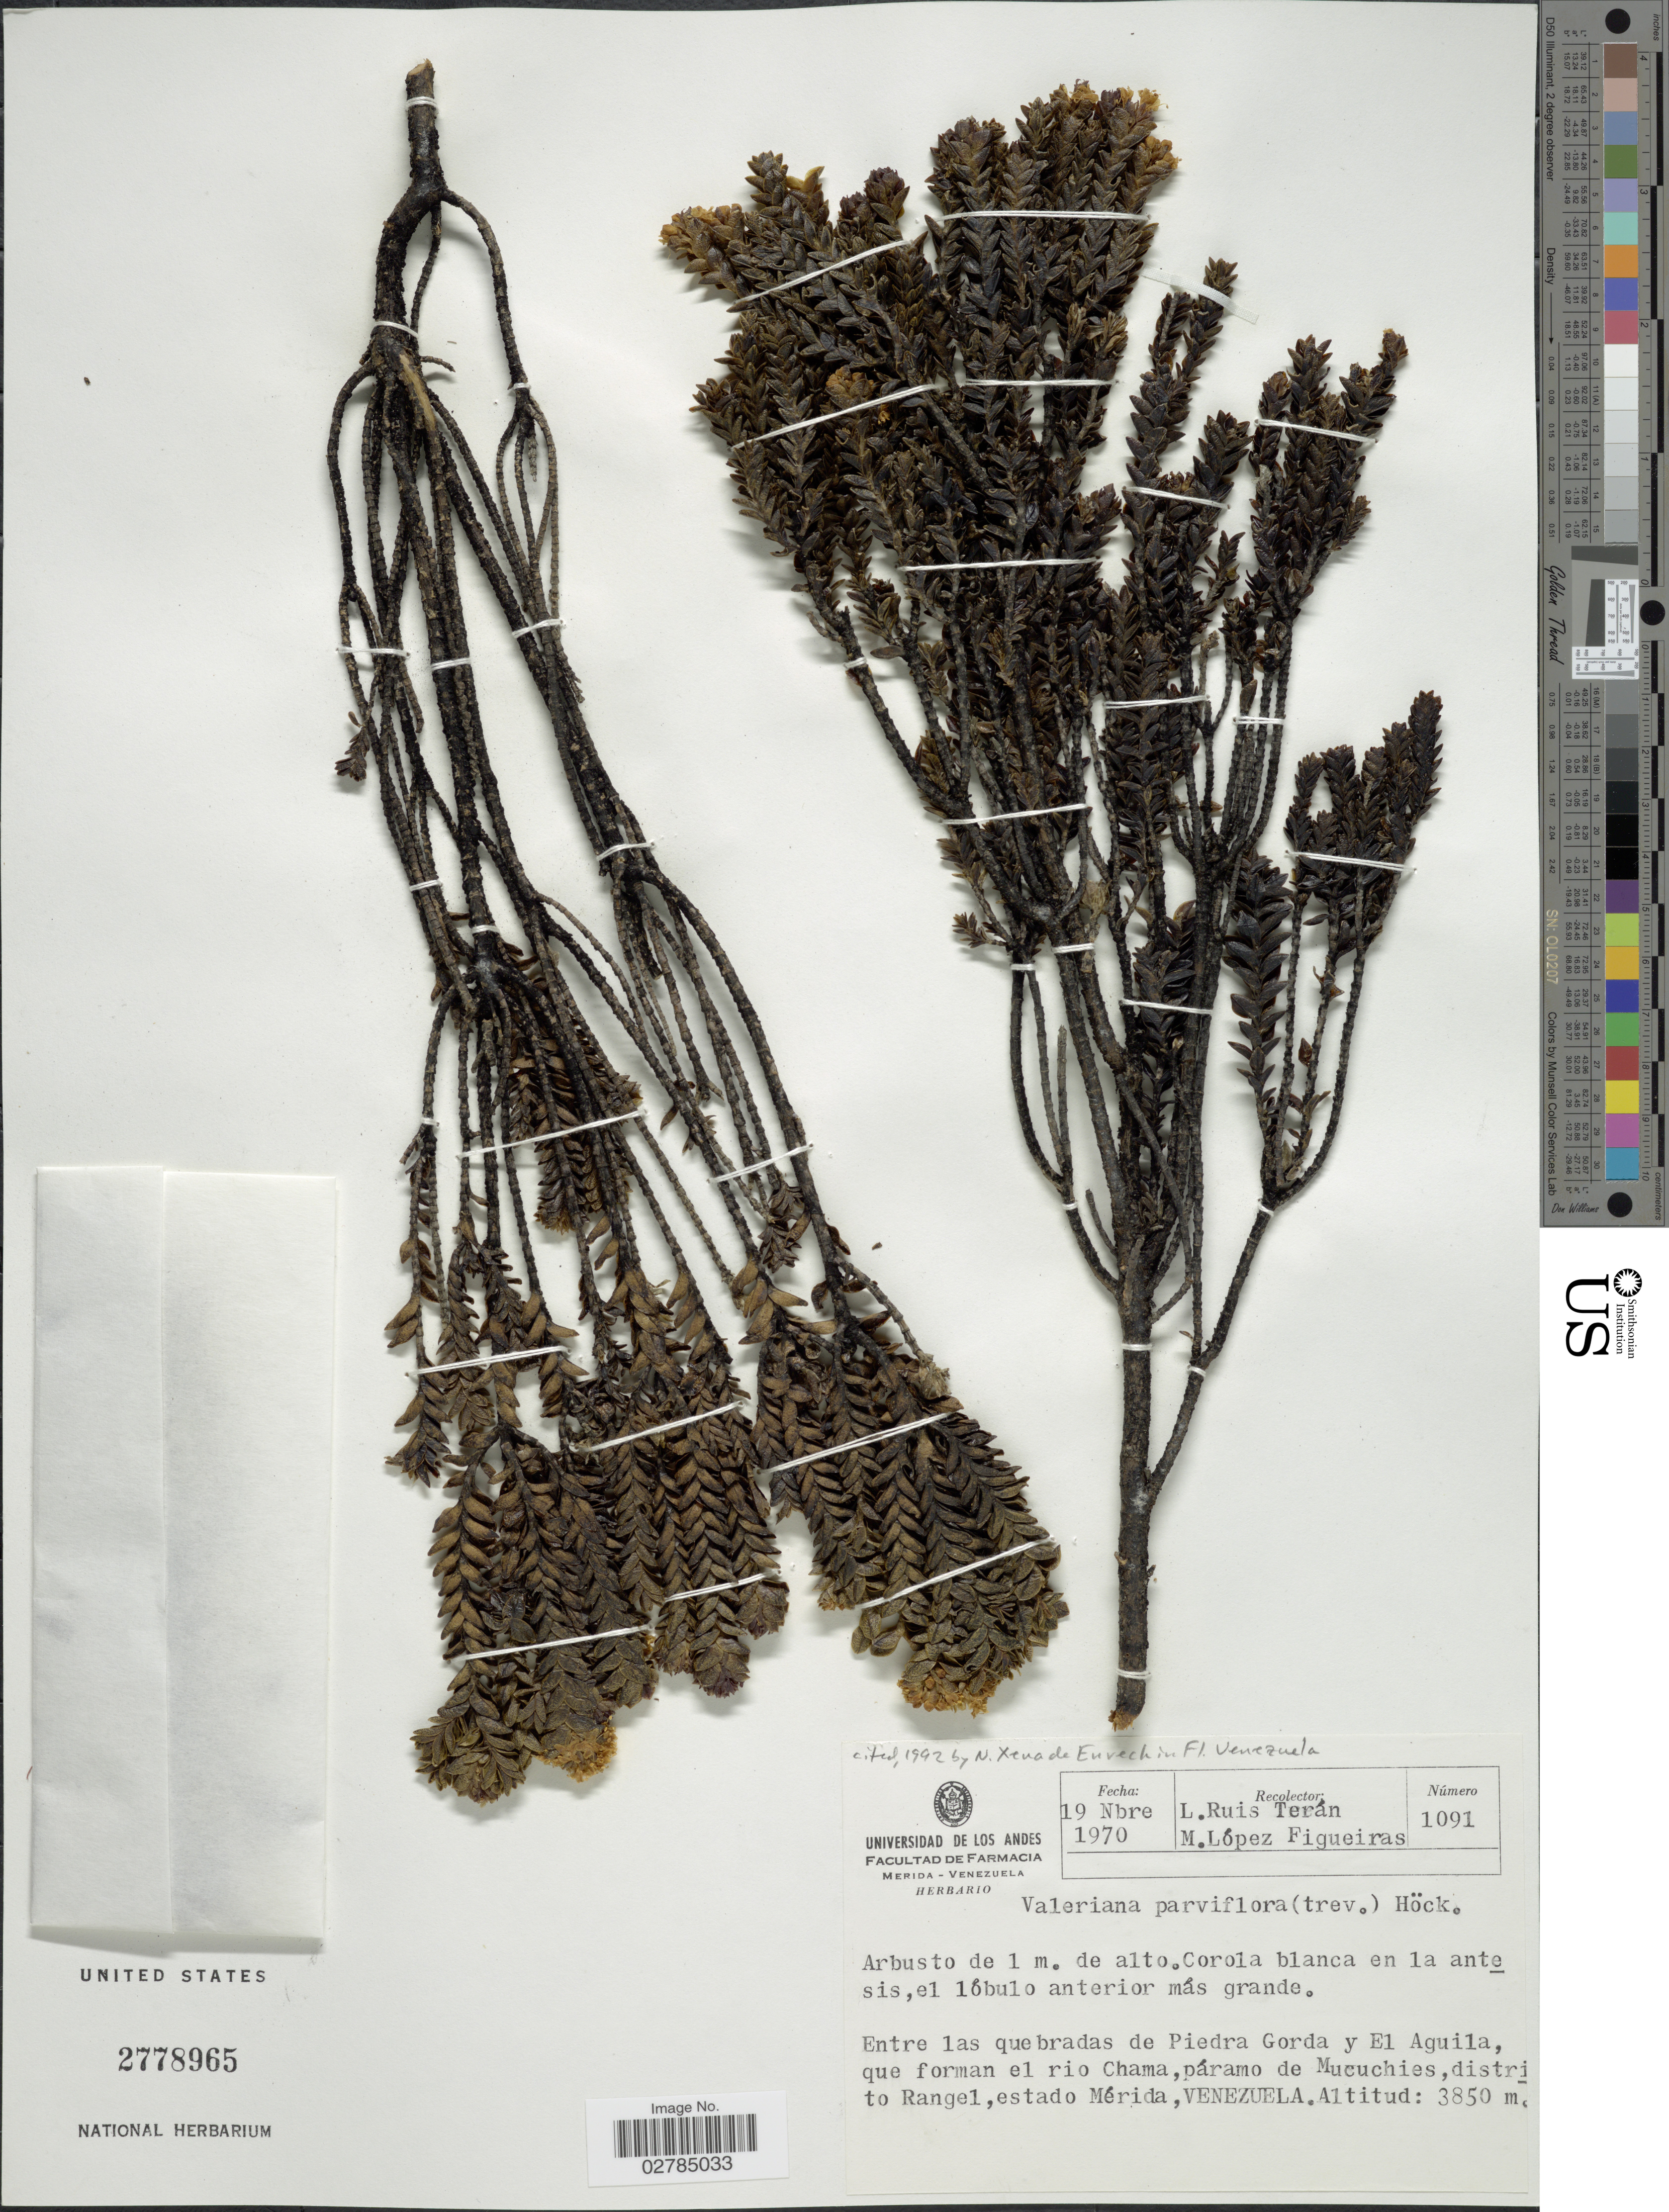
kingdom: Plantae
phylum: Tracheophyta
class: Magnoliopsida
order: Dipsacales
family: Caprifoliaceae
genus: Valeriana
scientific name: Valeriana parviflora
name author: Miégev.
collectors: L. E. Ruíz-Terán & M. López Figueiras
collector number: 1091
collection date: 1970-11-19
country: Venezuela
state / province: Mérida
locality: Entre las quebradas de Piedra Gorda y El Aguila, que forman el rio Chama, páramo de Mucuchies, distrito Rangel, estado Mérida.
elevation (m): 3850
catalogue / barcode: US 2778965